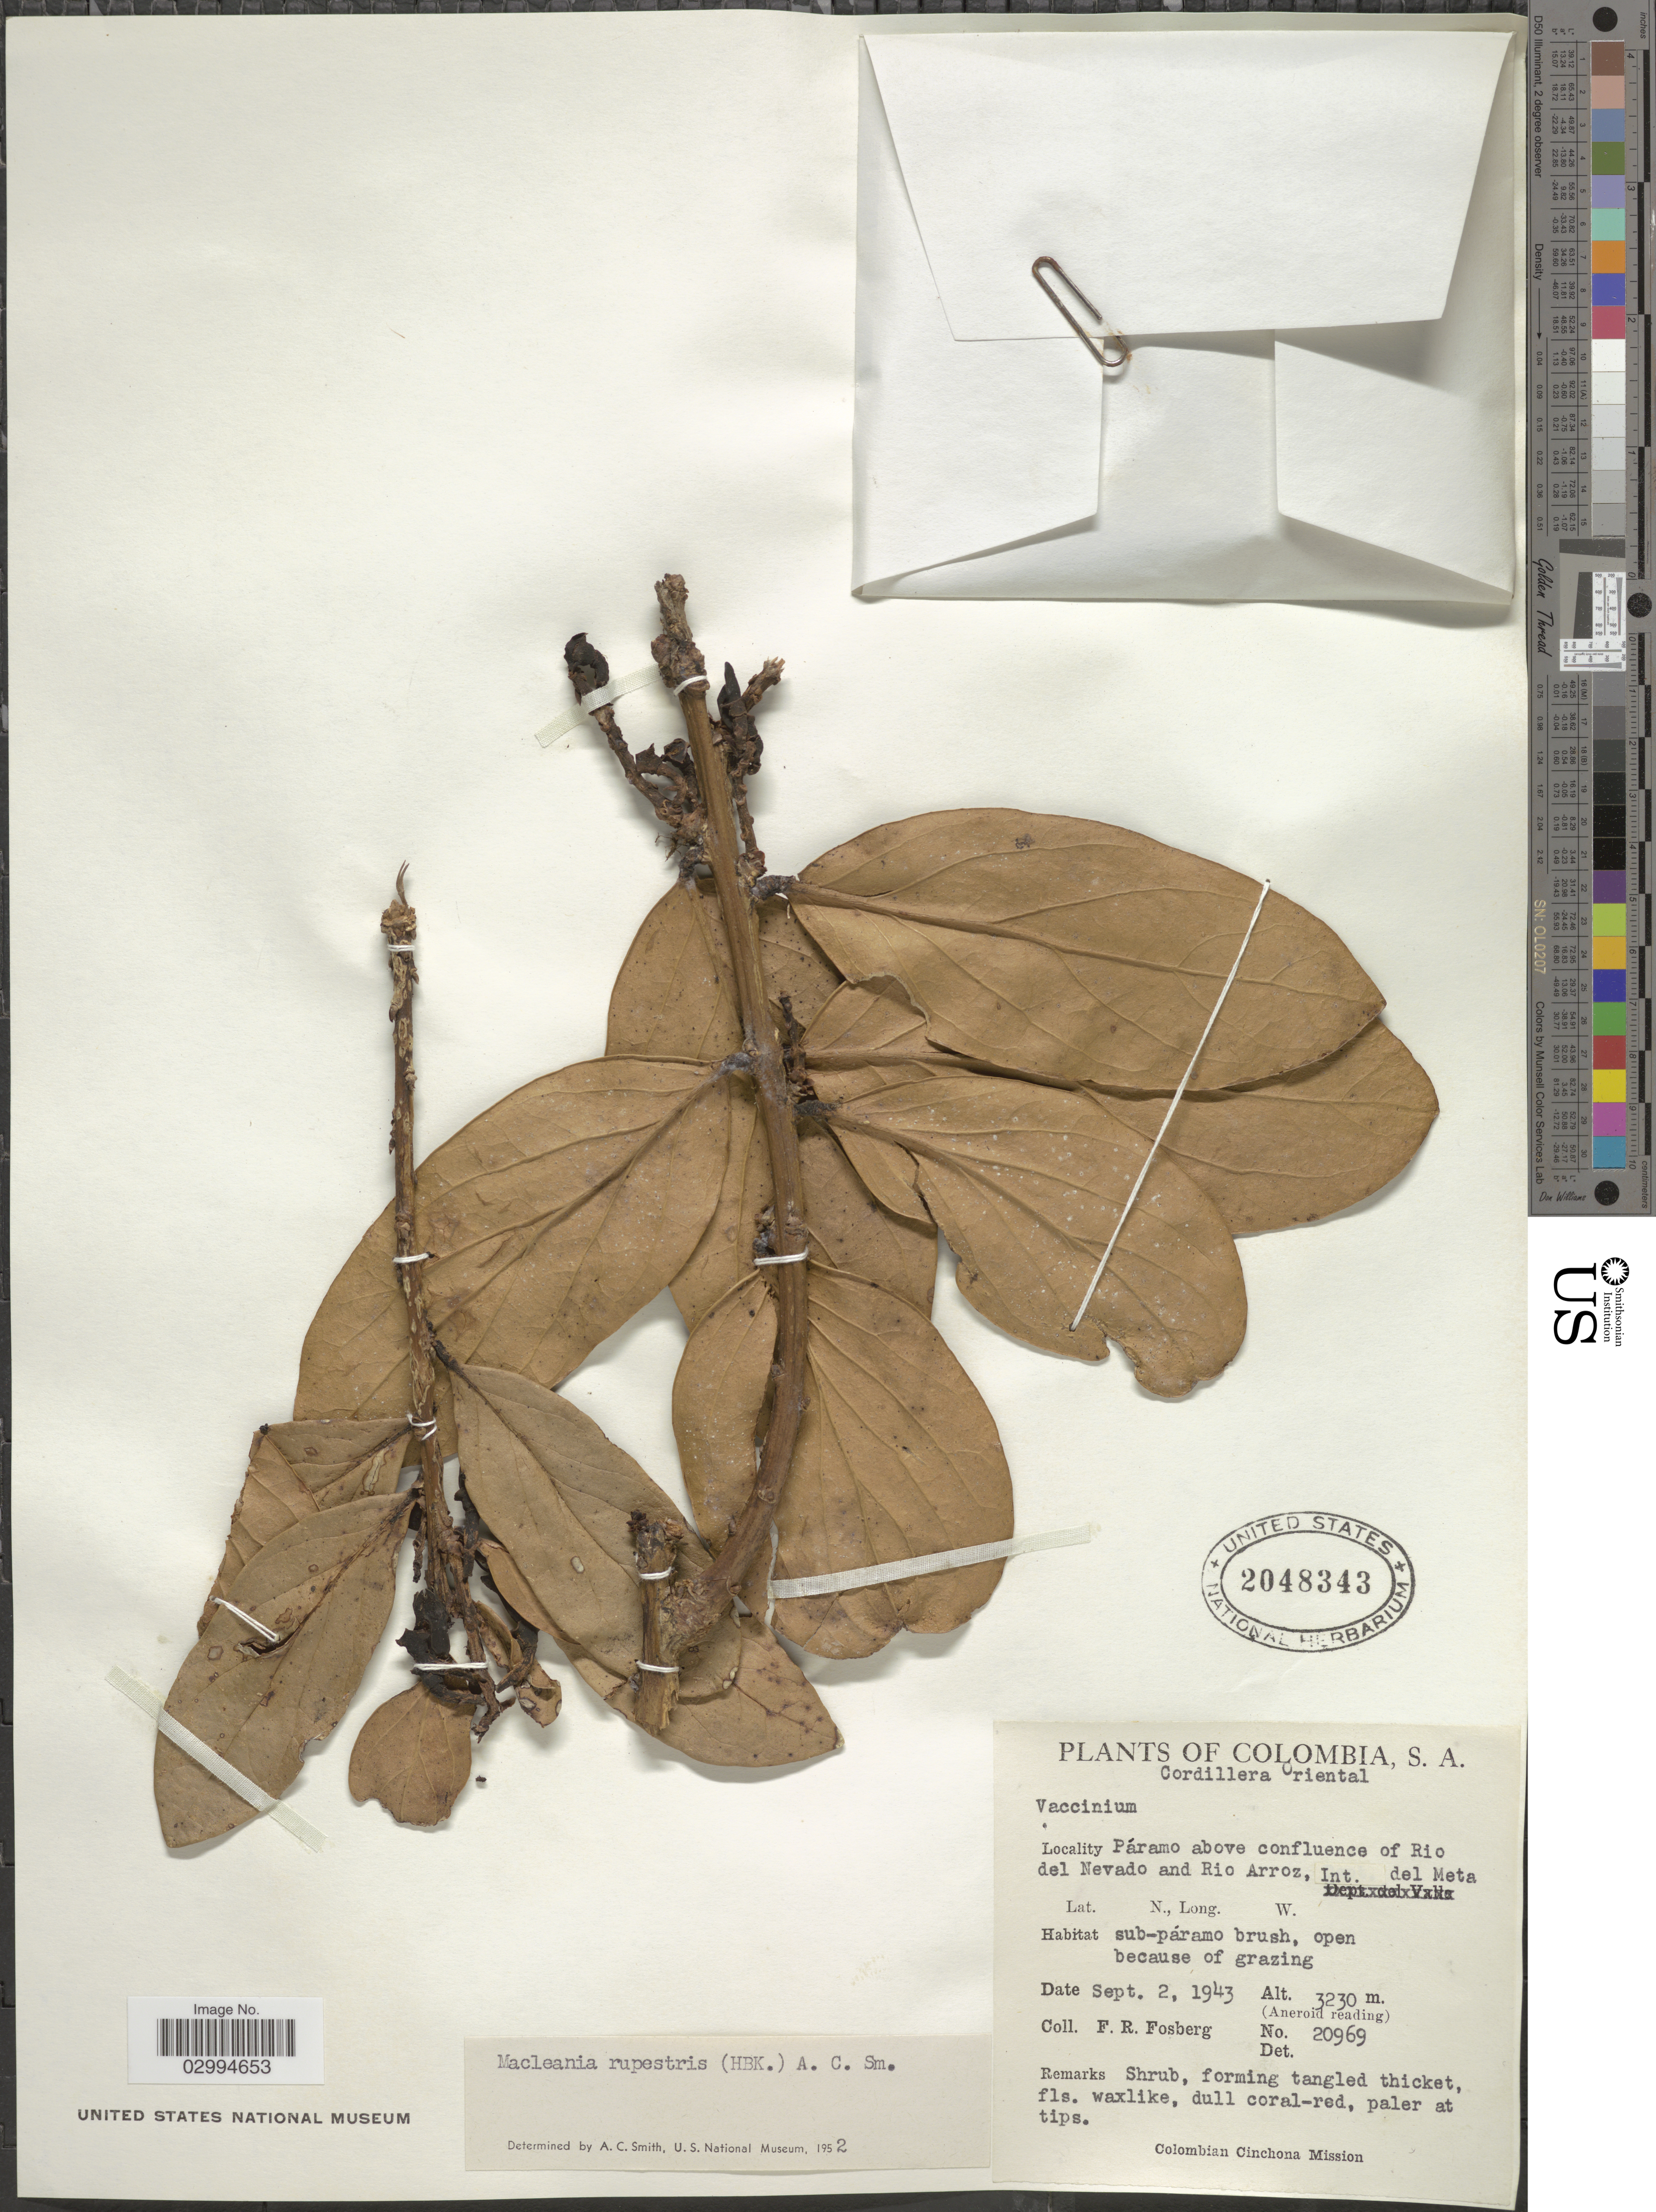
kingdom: Plantae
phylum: Tracheophyta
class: Magnoliopsida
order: Ericales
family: Ericaceae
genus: Macleania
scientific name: Macleania rupestris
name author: (Kunth) A.C. Sm.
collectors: F. R. Fosberg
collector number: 20969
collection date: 1943-09-02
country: Colombia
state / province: Meta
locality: Cordillera Oriental. Páramo above confluence of Rio del Nevado and Rio Arroz, Int. del Meta.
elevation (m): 3230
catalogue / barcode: US 2048343